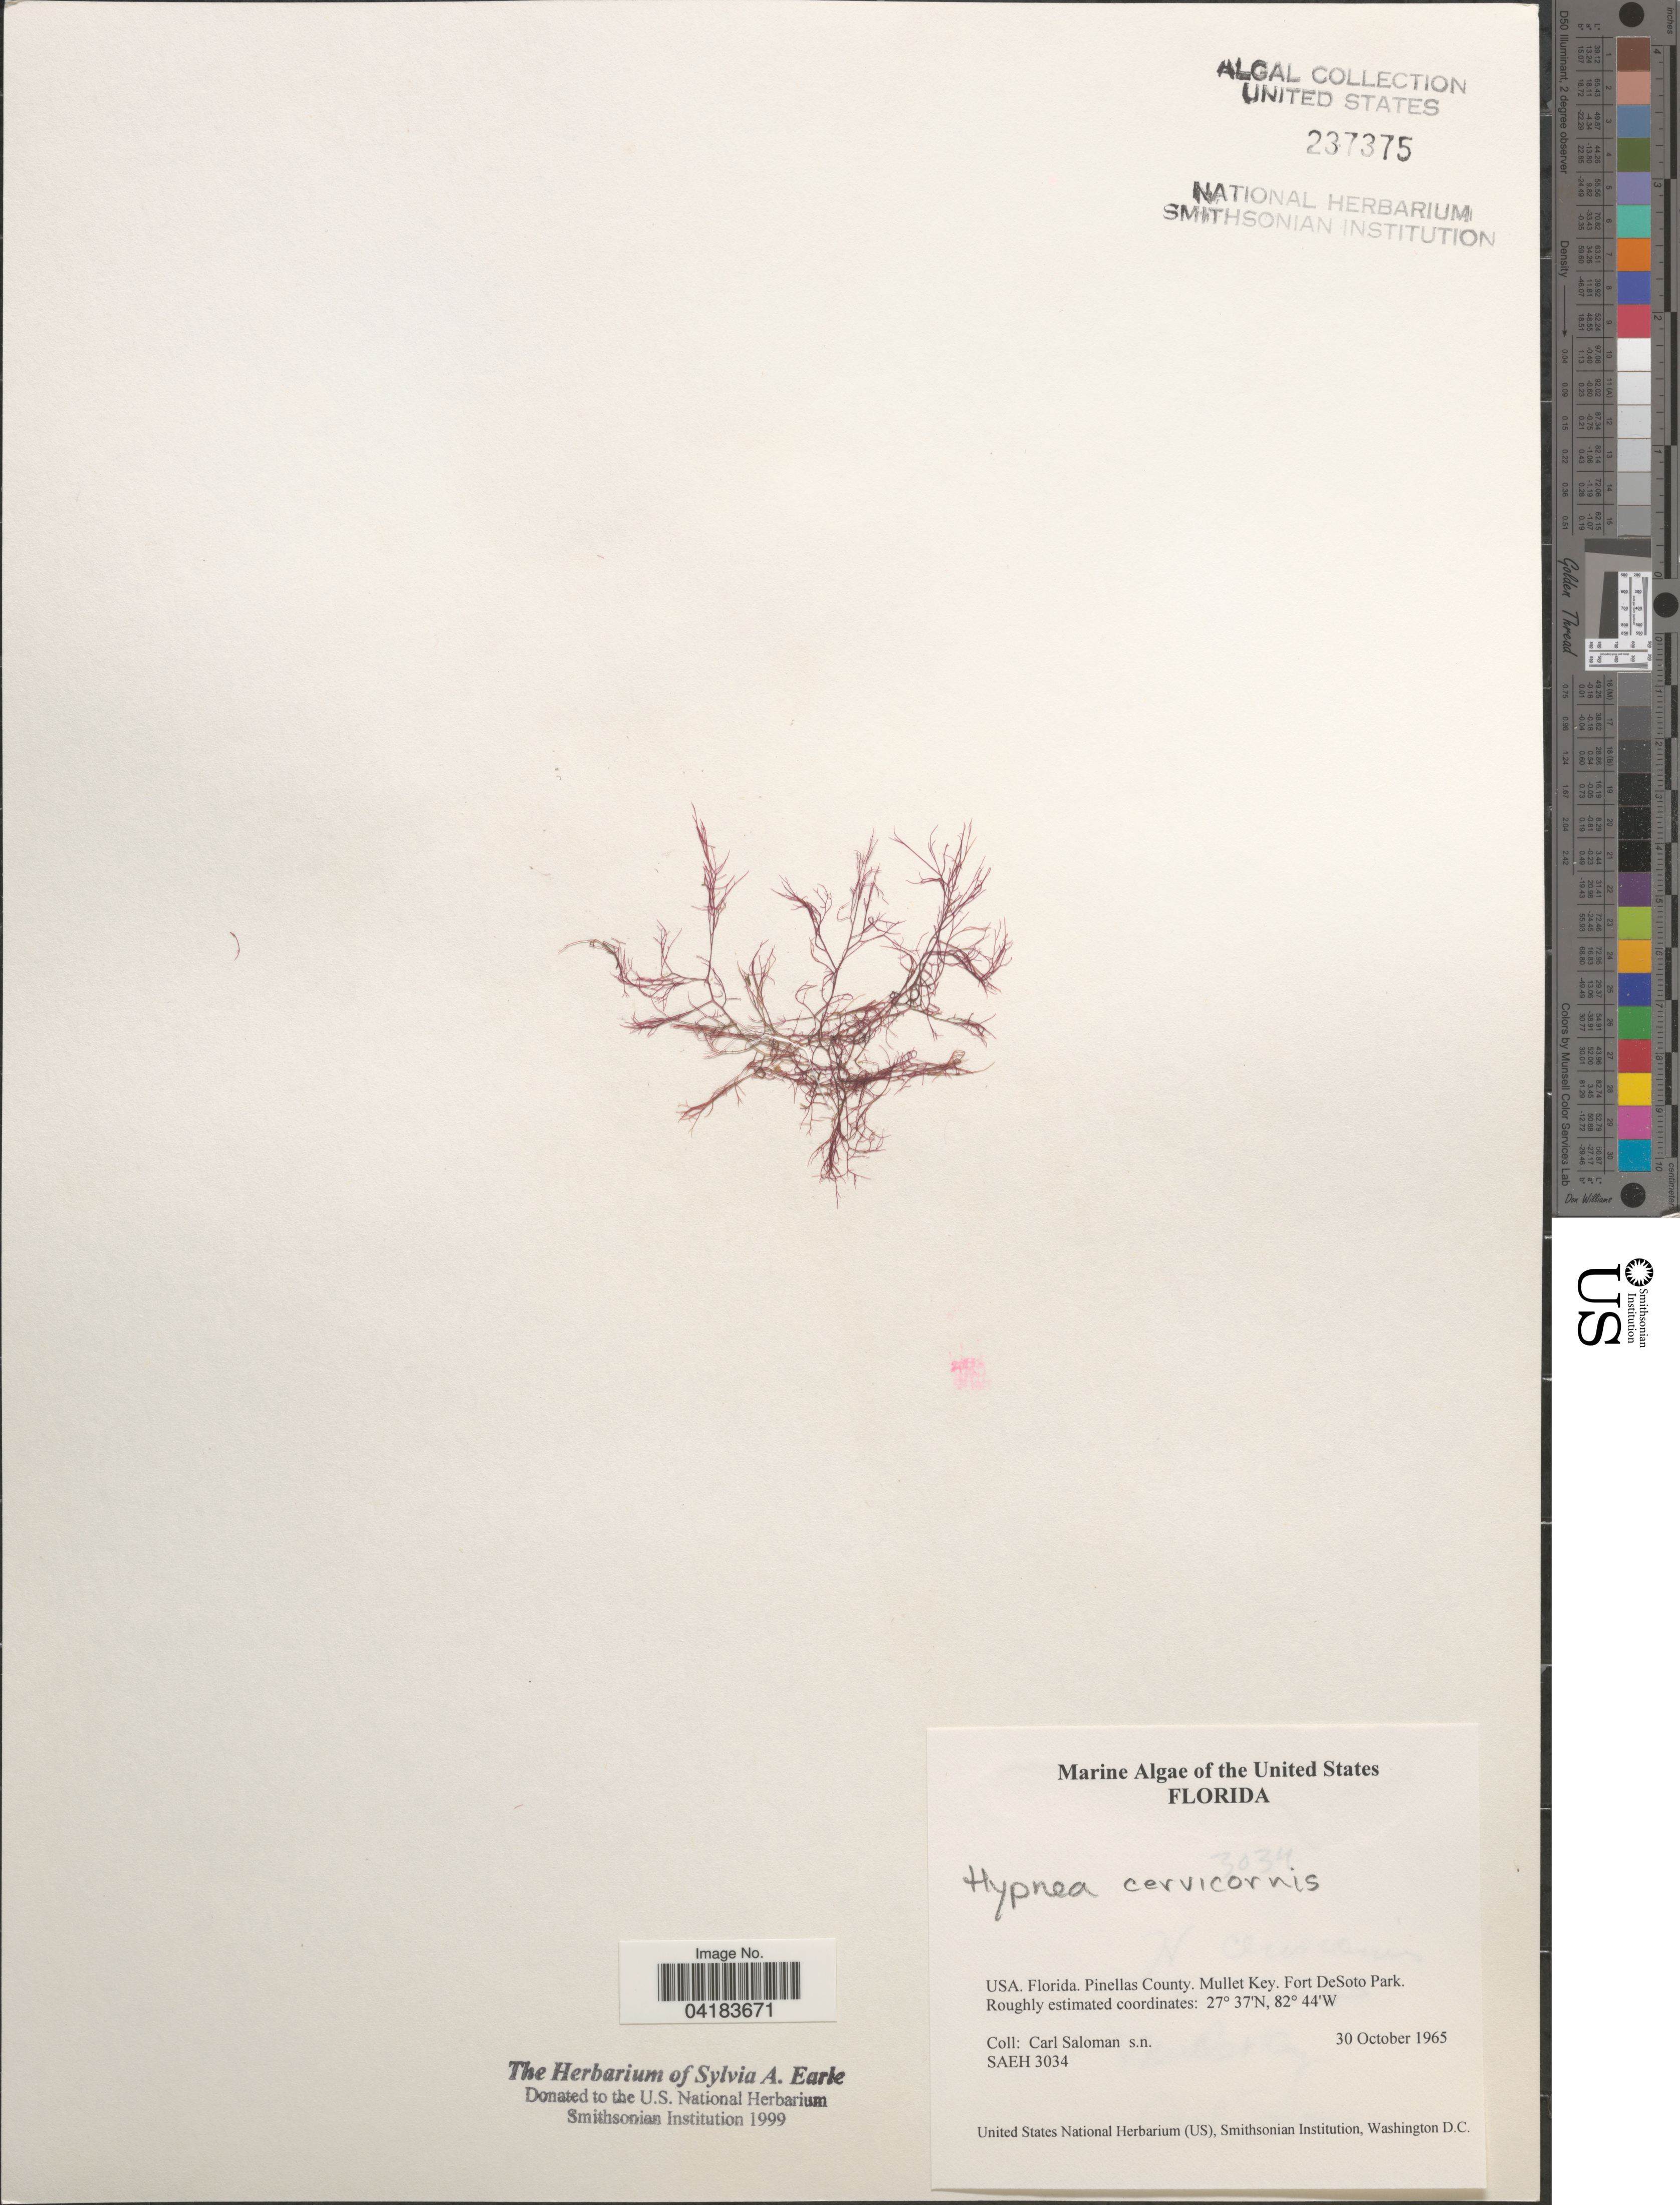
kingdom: Plantae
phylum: Rhodophyta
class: Florideophyceae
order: Gigartinales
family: Cystocloniaceae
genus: Hypnea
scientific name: Hypnea cervicornis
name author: J. Agardh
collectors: C. Saloman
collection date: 1965-10-30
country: United States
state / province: Florida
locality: Pinellas County. Mullet Key. Fort DeSoto Park.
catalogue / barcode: US 237375